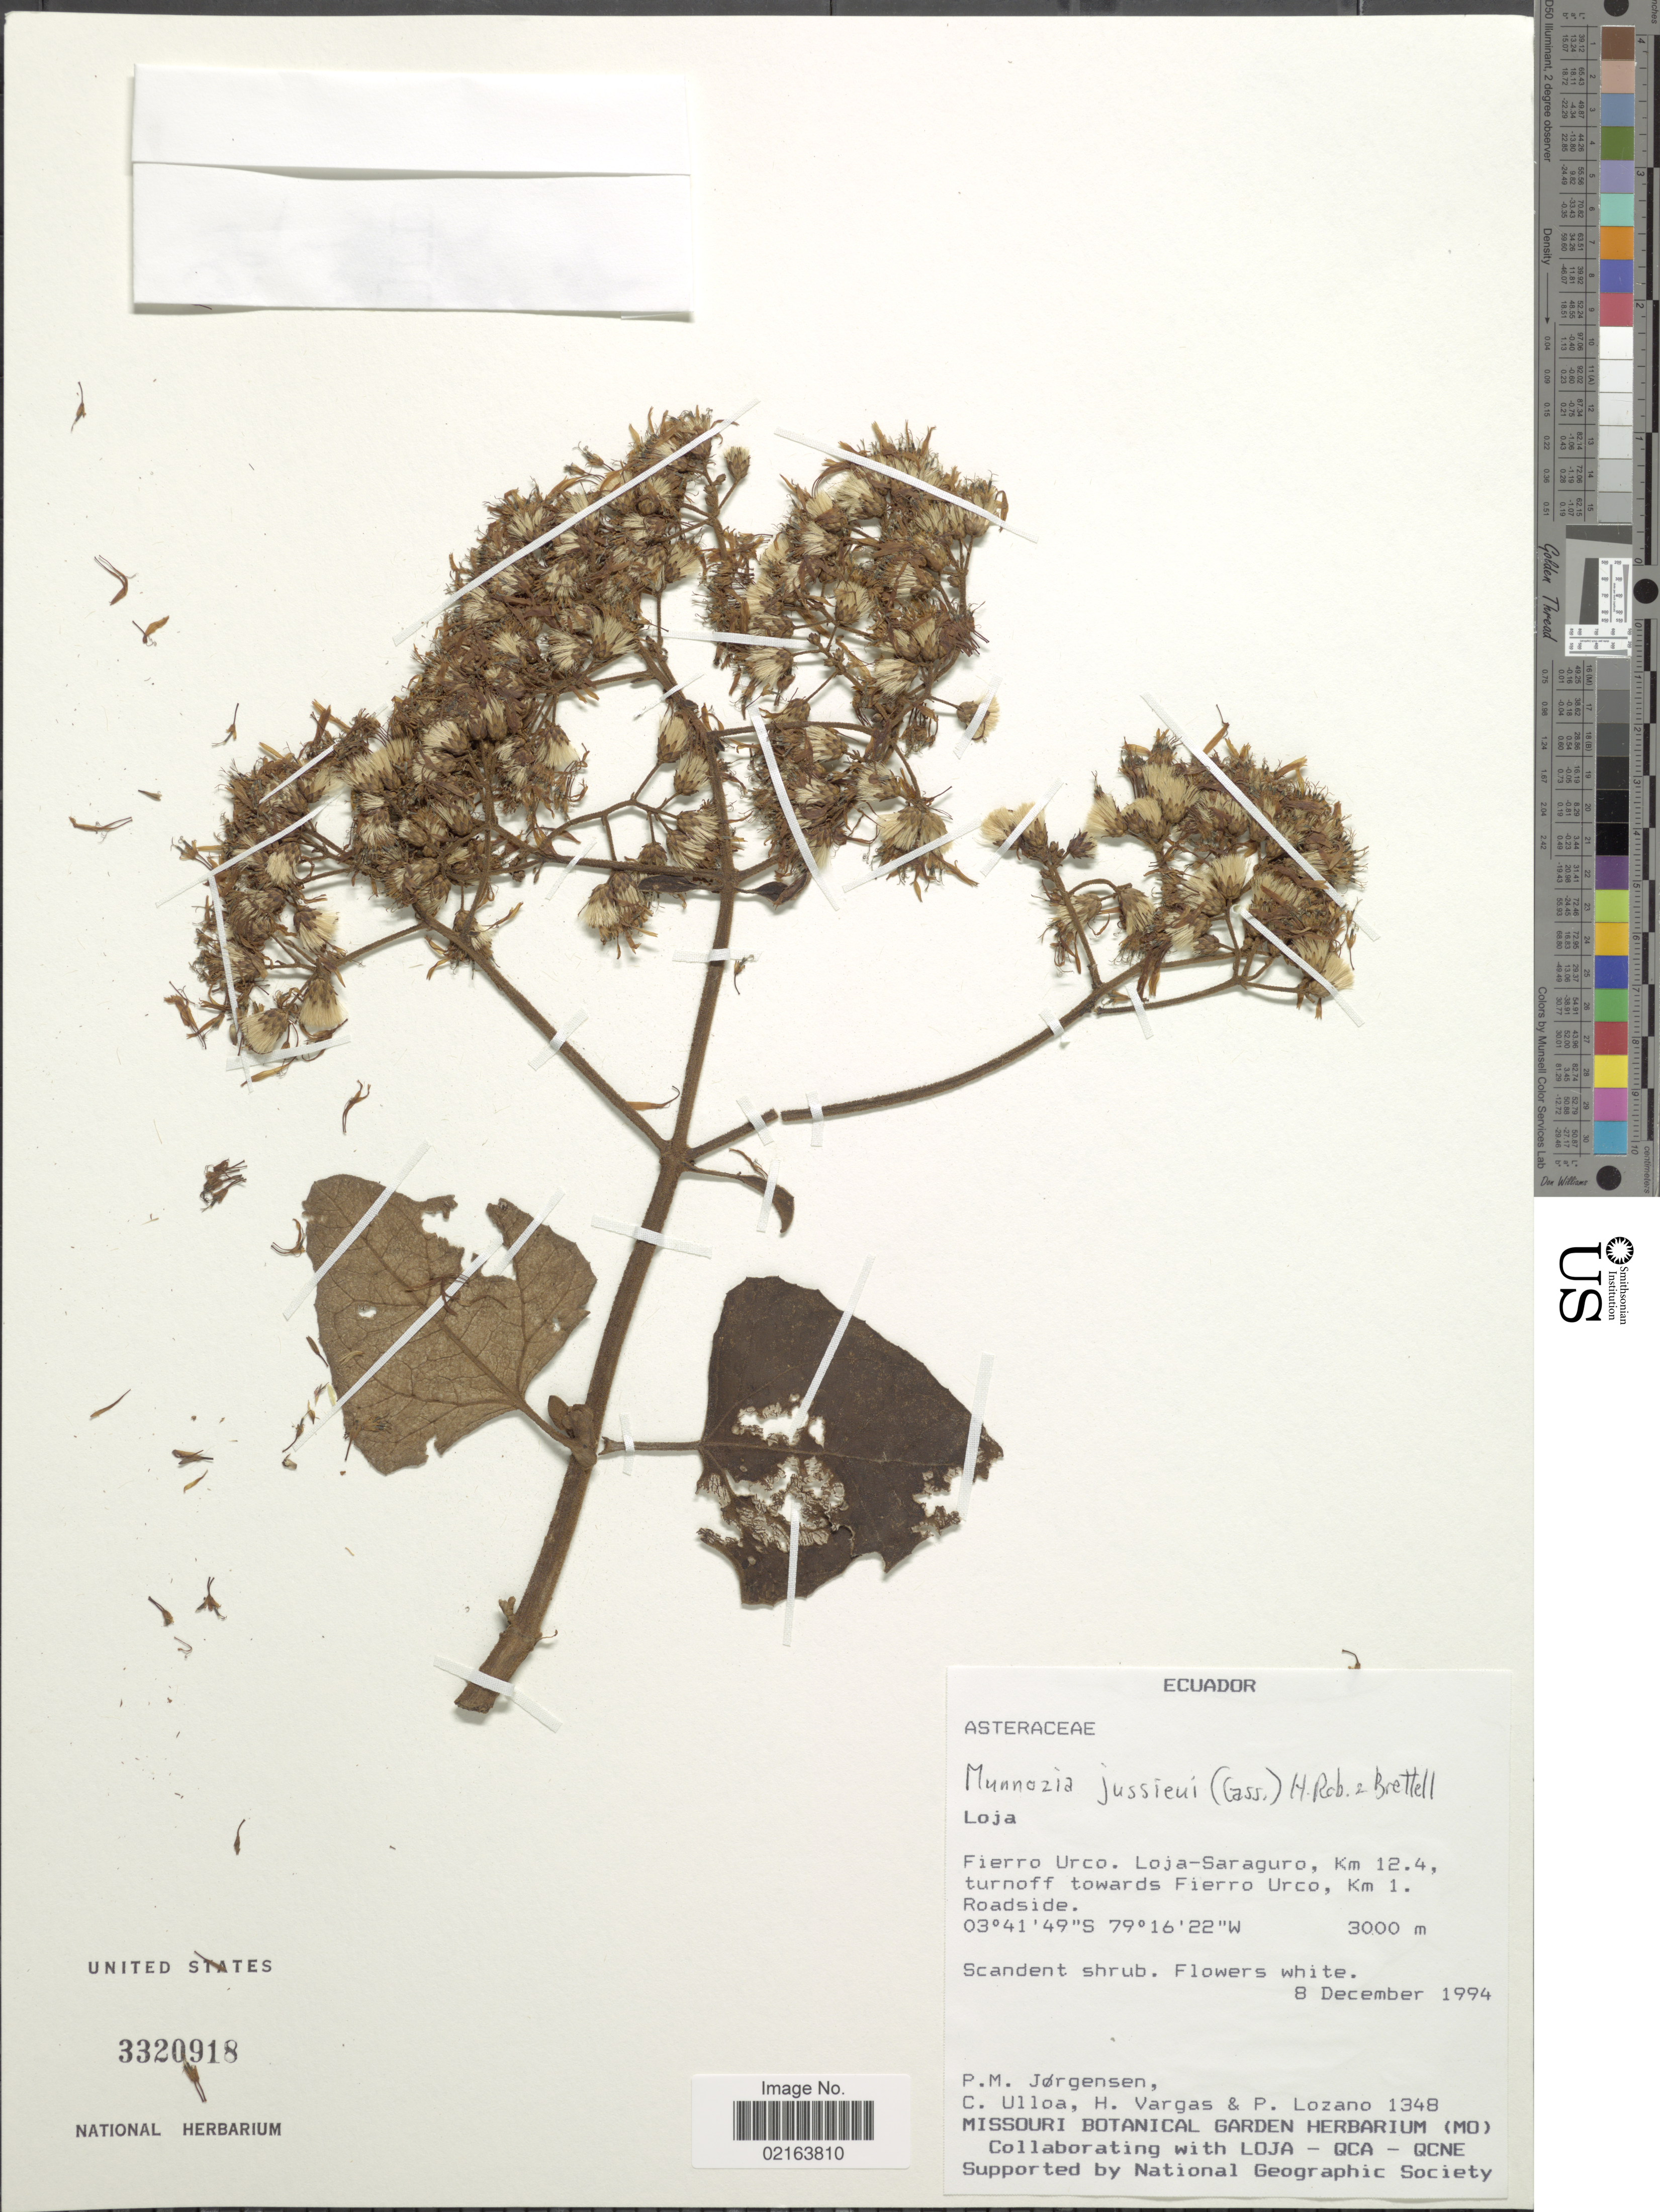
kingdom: Plantae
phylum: Tracheophyta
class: Magnoliopsida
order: Asterales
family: Asteraceae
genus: Munnozia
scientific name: Munnozia jussieui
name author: (Cass.) H. Rob. & Brettell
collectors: P. M. Jørgensen, C. Ulloa, H. Vargas & P. Lozano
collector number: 1348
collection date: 1994-12-08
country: Ecuador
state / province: Loja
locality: Loja, Fierro Urco, Loja-Saraguro, Km 12.4, turnoff towards Fierro Urco, Km 1. Roadside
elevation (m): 3000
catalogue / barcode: US 3320918